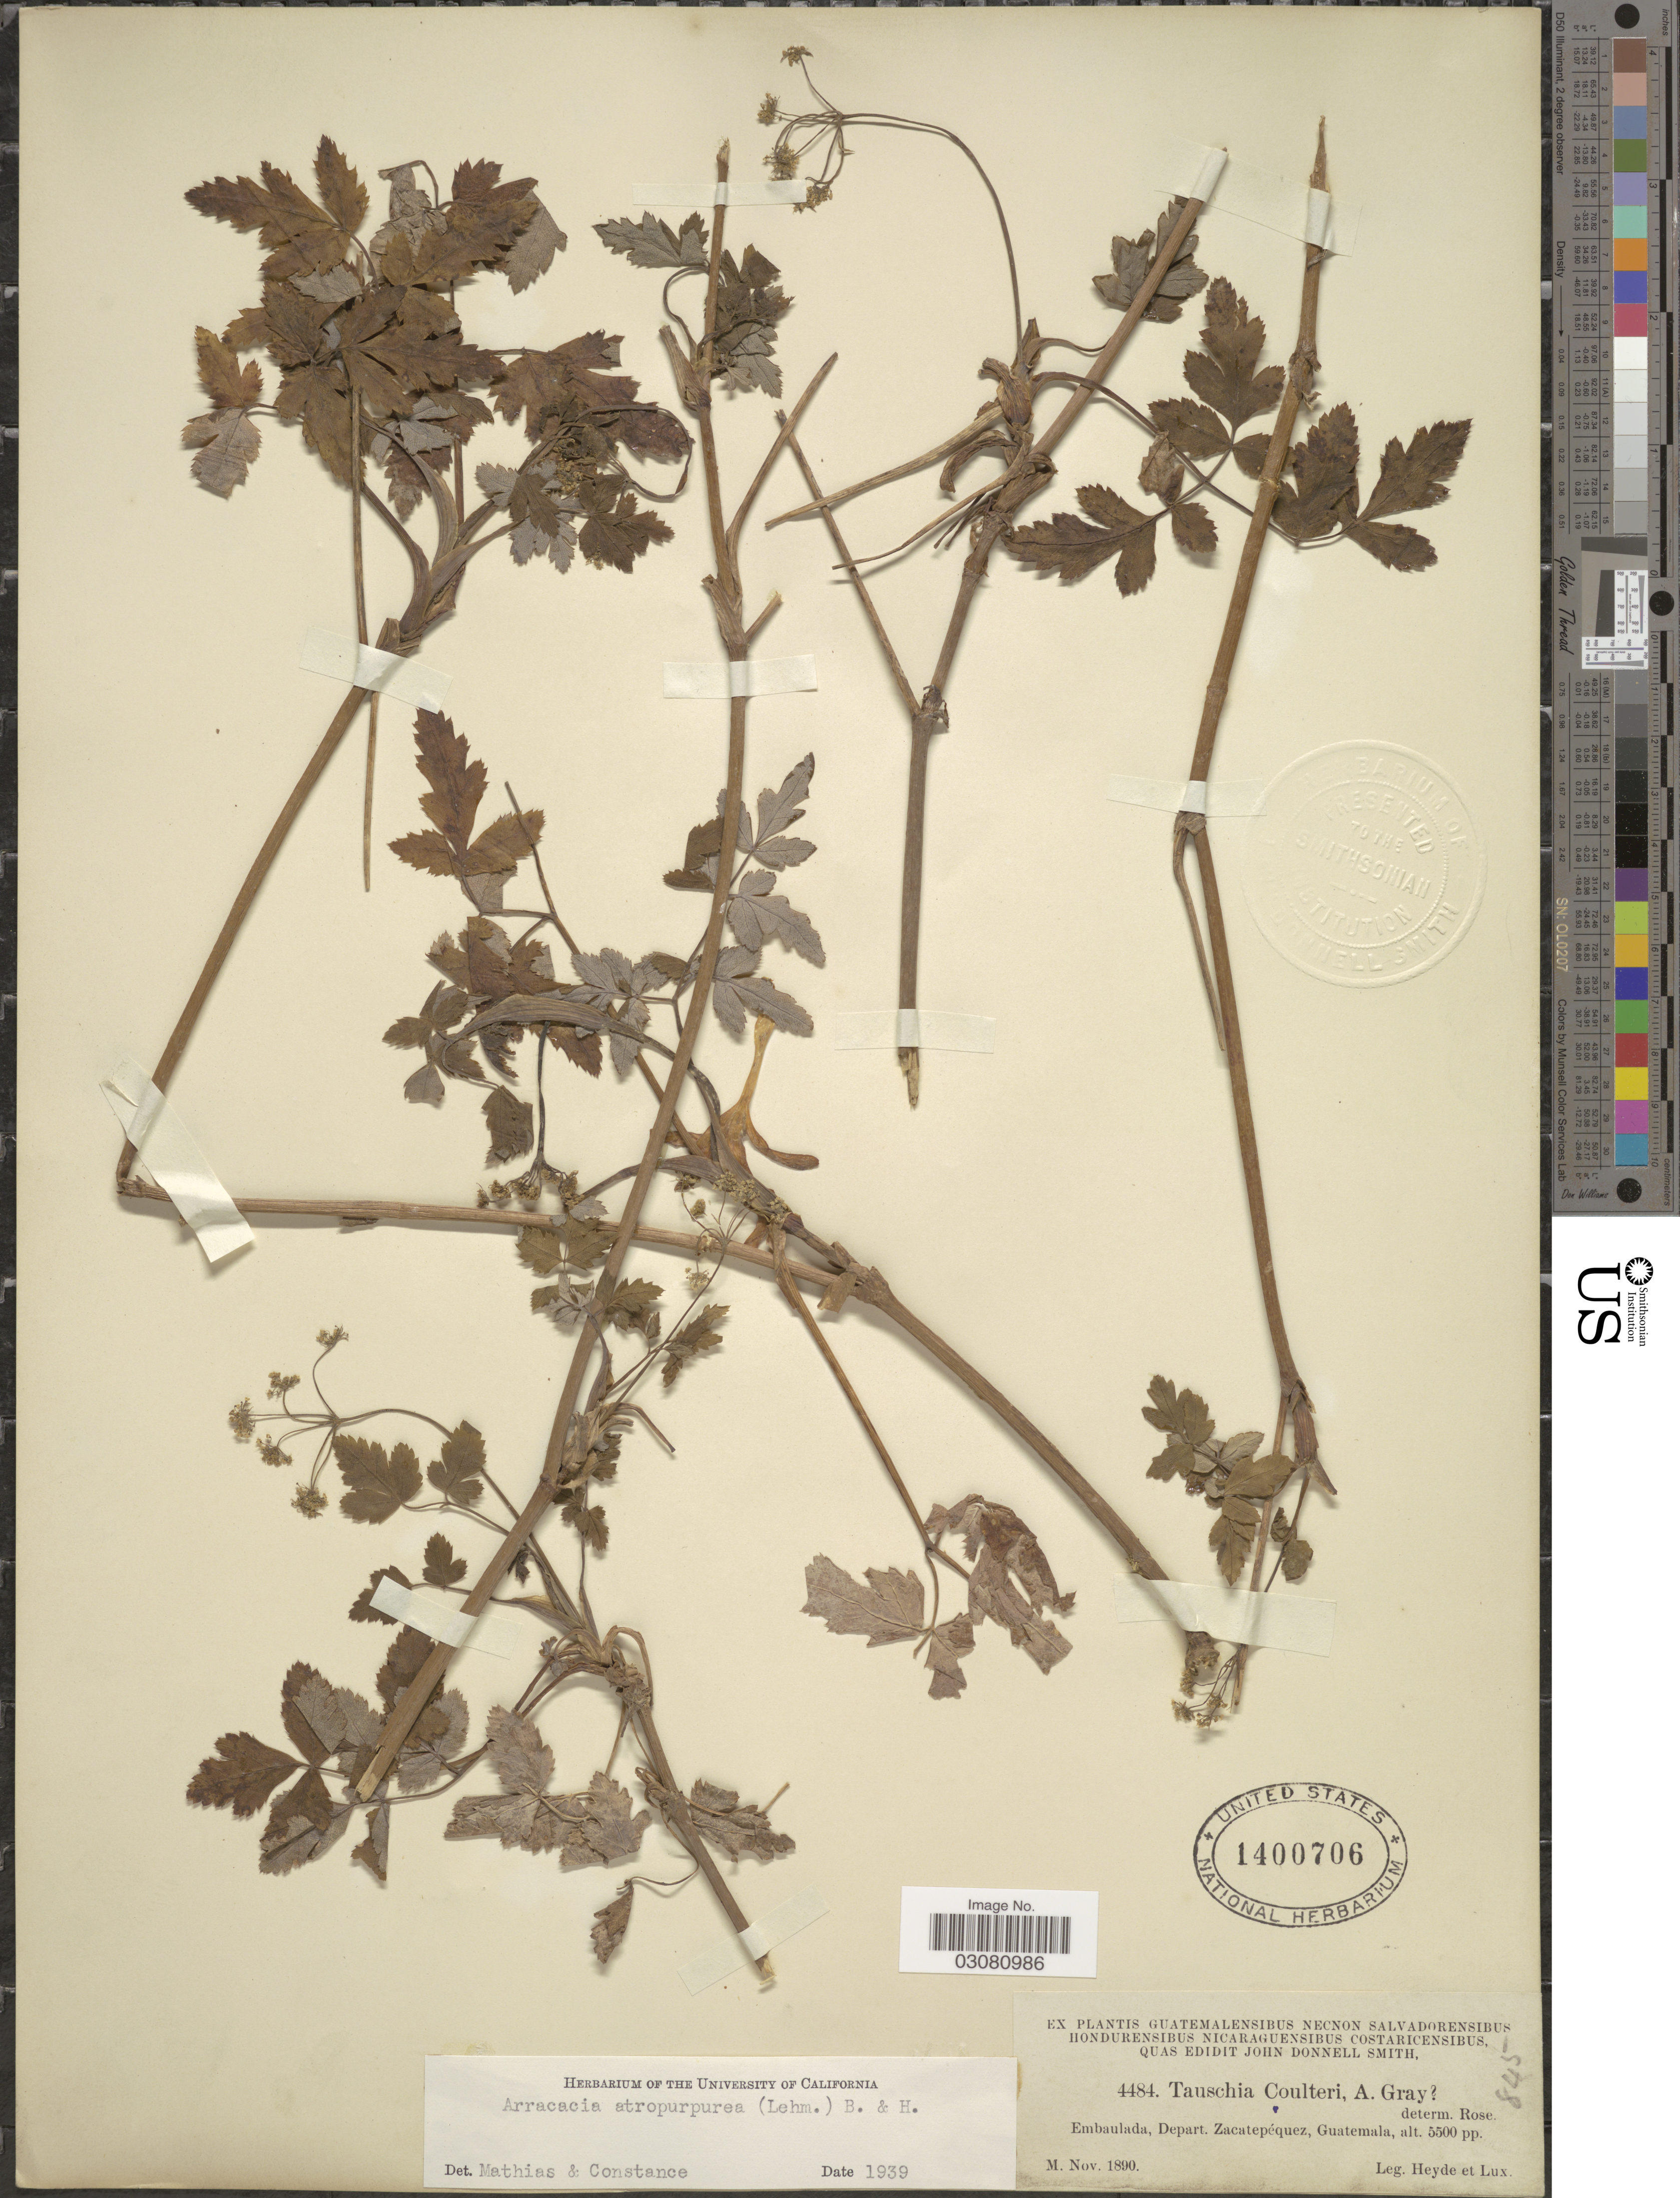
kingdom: Plantae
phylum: Tracheophyta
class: Magnoliopsida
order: Apiales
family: Apiaceae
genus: Arracacia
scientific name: Arracacia atropurpurea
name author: (Lehm.) Benth. & Hook. f. ex Hemsl.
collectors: Heyde & Lux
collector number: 4484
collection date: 1890-11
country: Guatemala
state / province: Sacatepéquez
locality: Embaulada, Depart. Zacatepéquez.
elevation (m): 1676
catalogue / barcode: US 1400706